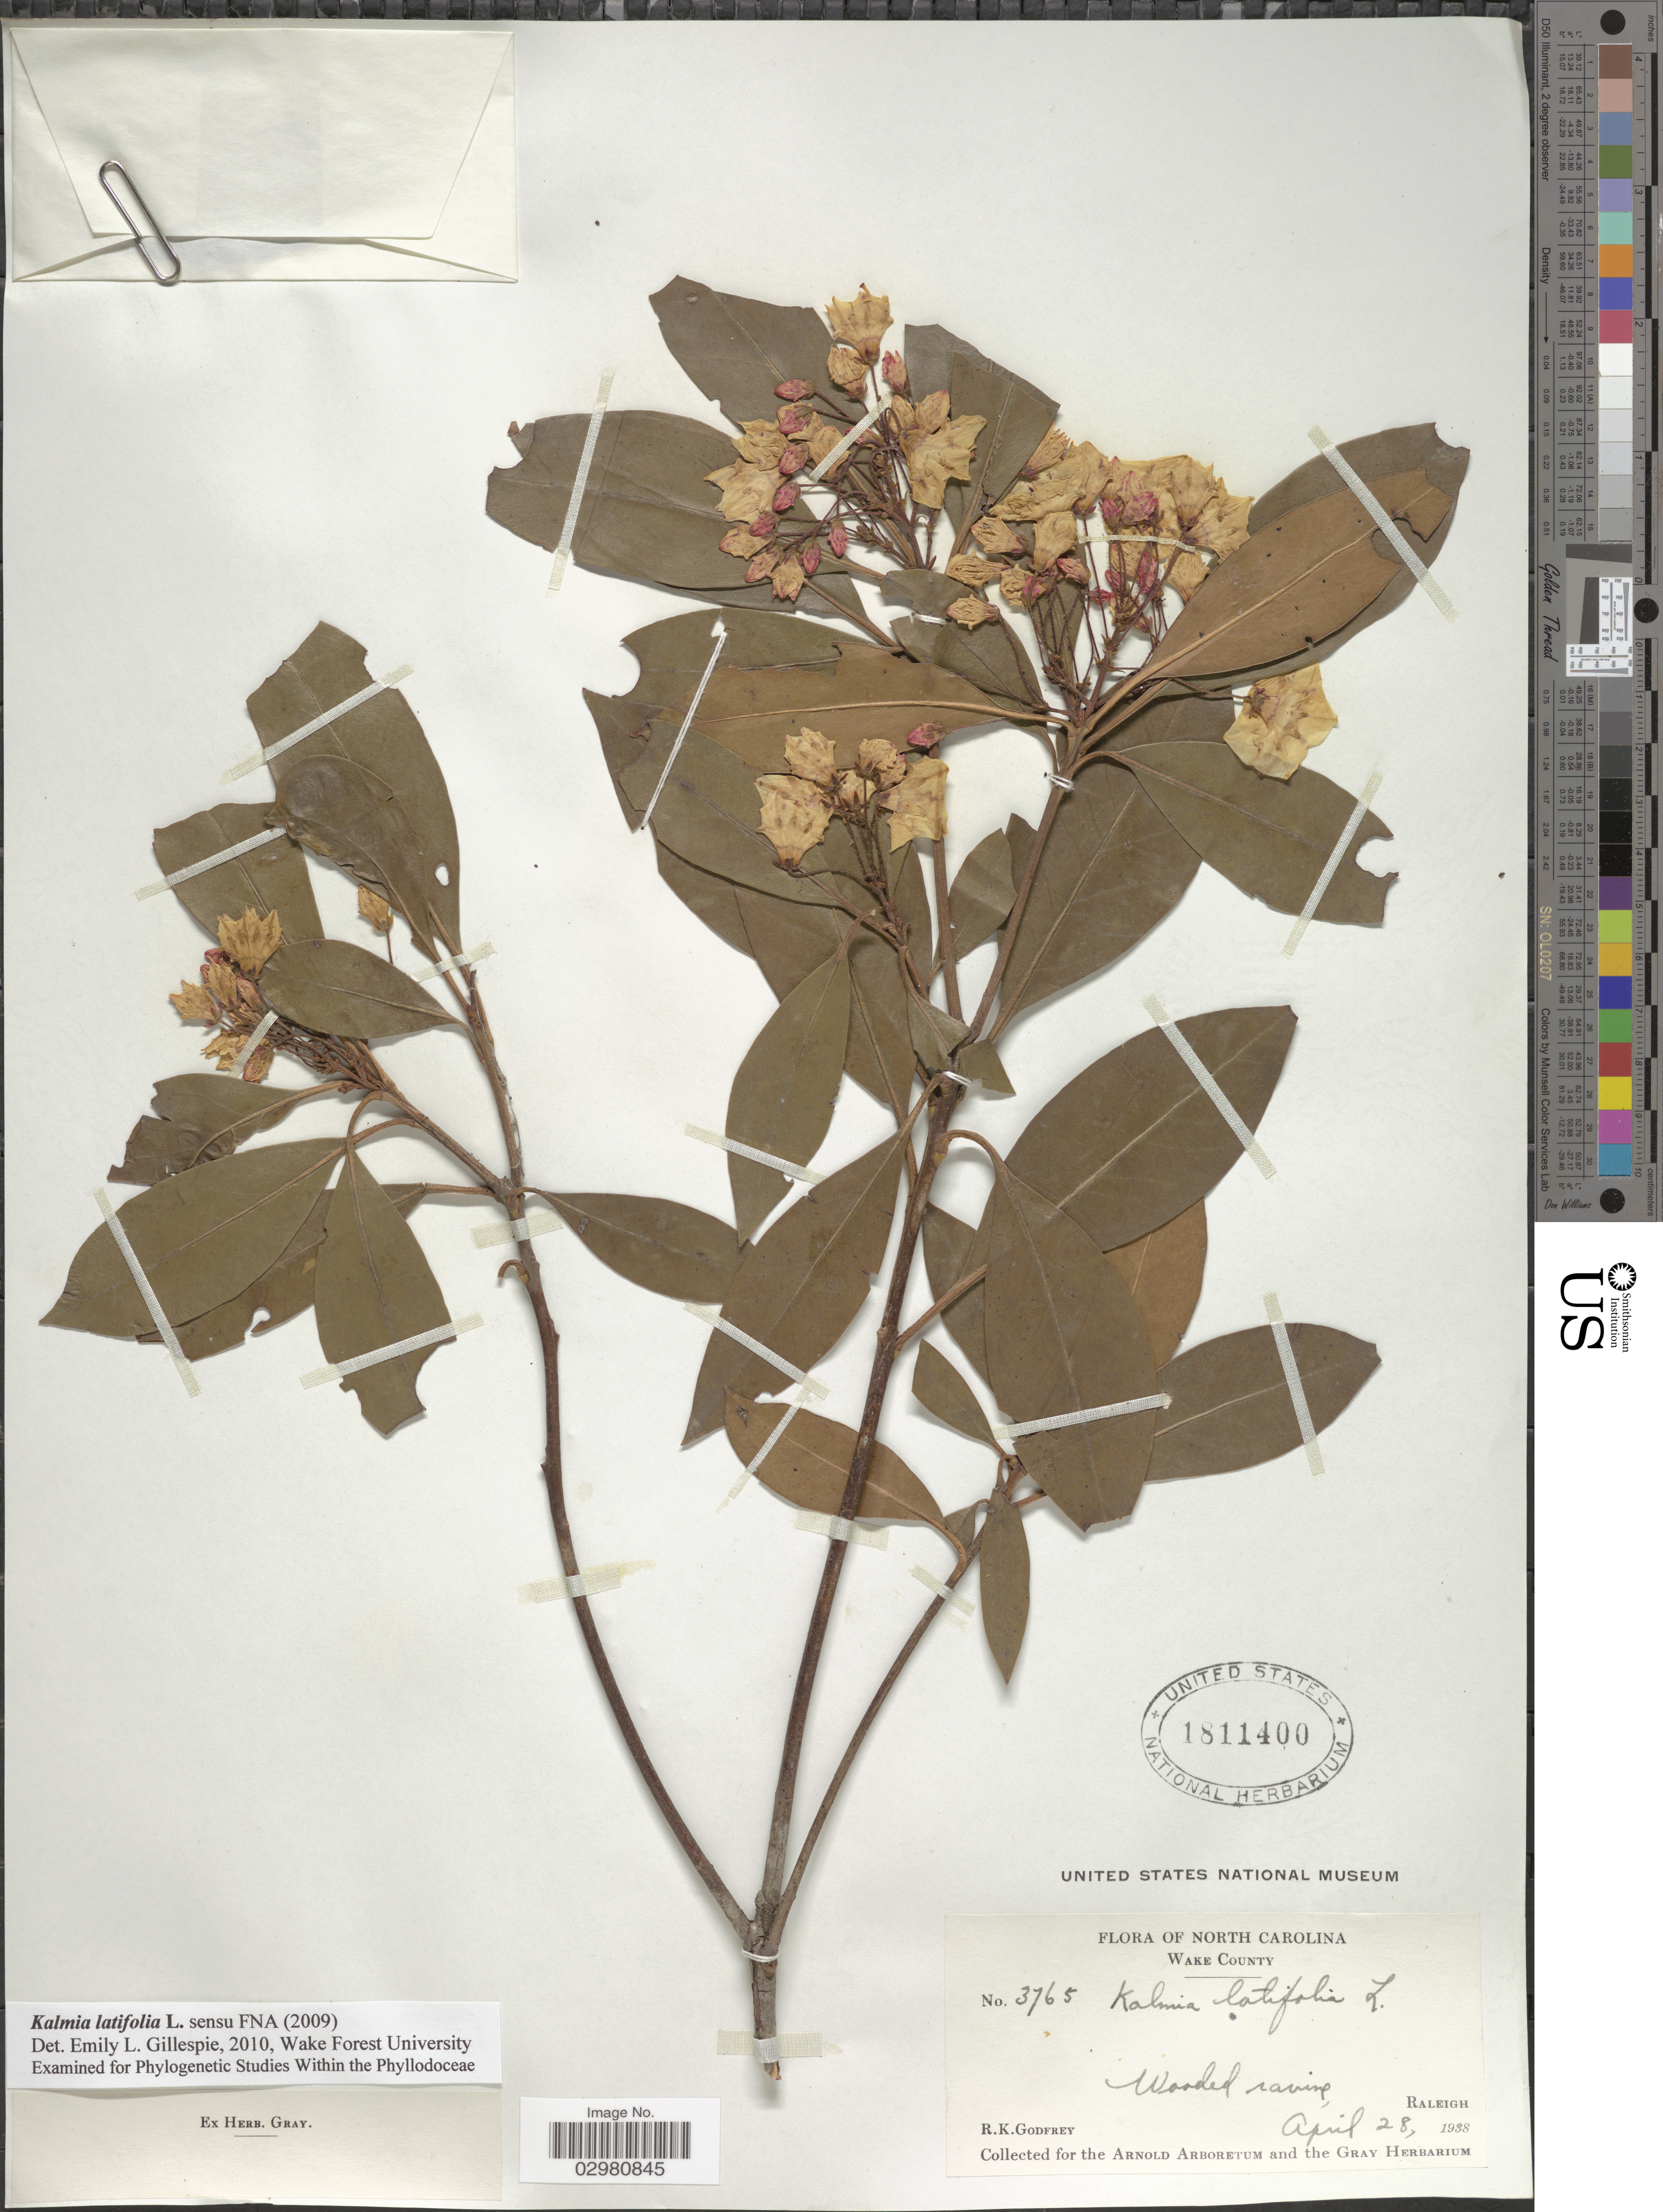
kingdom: Plantae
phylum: Tracheophyta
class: Magnoliopsida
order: Ericales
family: Ericaceae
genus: Kalmia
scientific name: Kalmia latifolia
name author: L.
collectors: R. K. Godfrey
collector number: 3765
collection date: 1938-04-28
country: United States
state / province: North Carolina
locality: Wake County. Raleigh.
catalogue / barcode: US 1811400